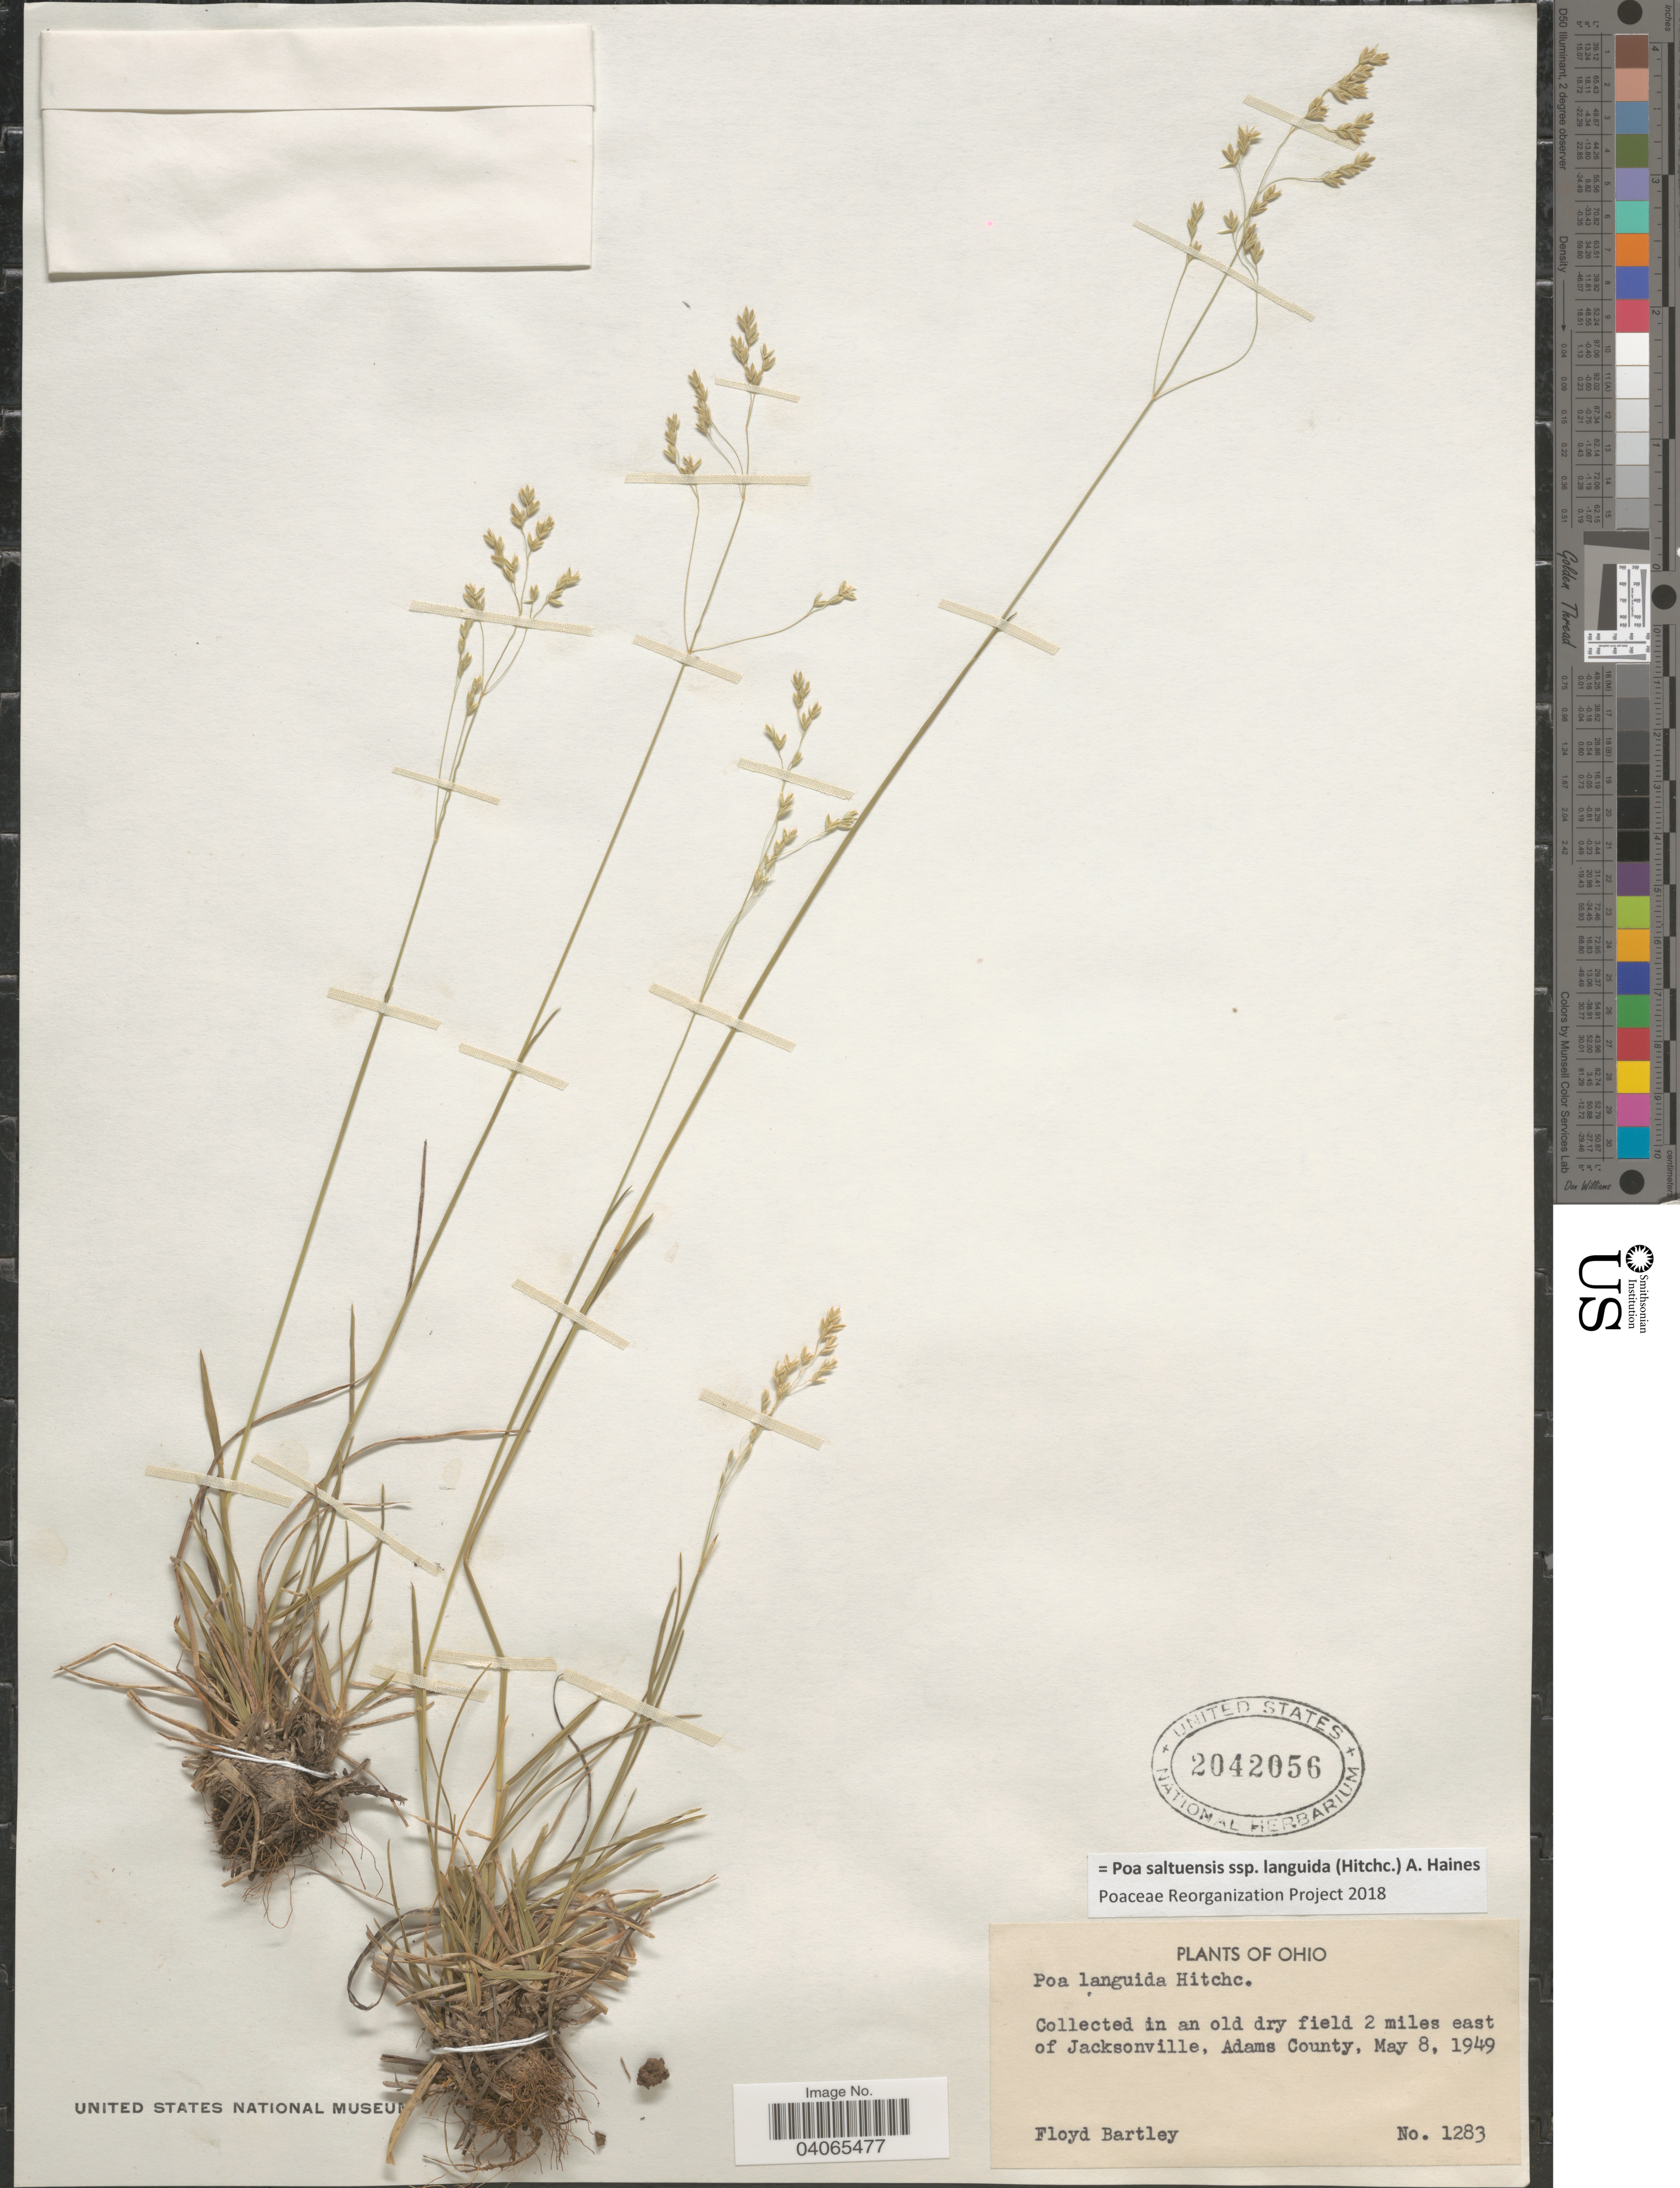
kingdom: Plantae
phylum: Tracheophyta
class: Liliopsida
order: Poales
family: Poaceae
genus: Poa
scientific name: Poa saltuensis subsp. languida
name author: (Hitchc.) A. Haines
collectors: F. Bartley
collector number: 1283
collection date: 1949-05-08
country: United States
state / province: Ohio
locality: In an old dry field 2 miles east of Jacksonville, Adams County.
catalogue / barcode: US 2042056